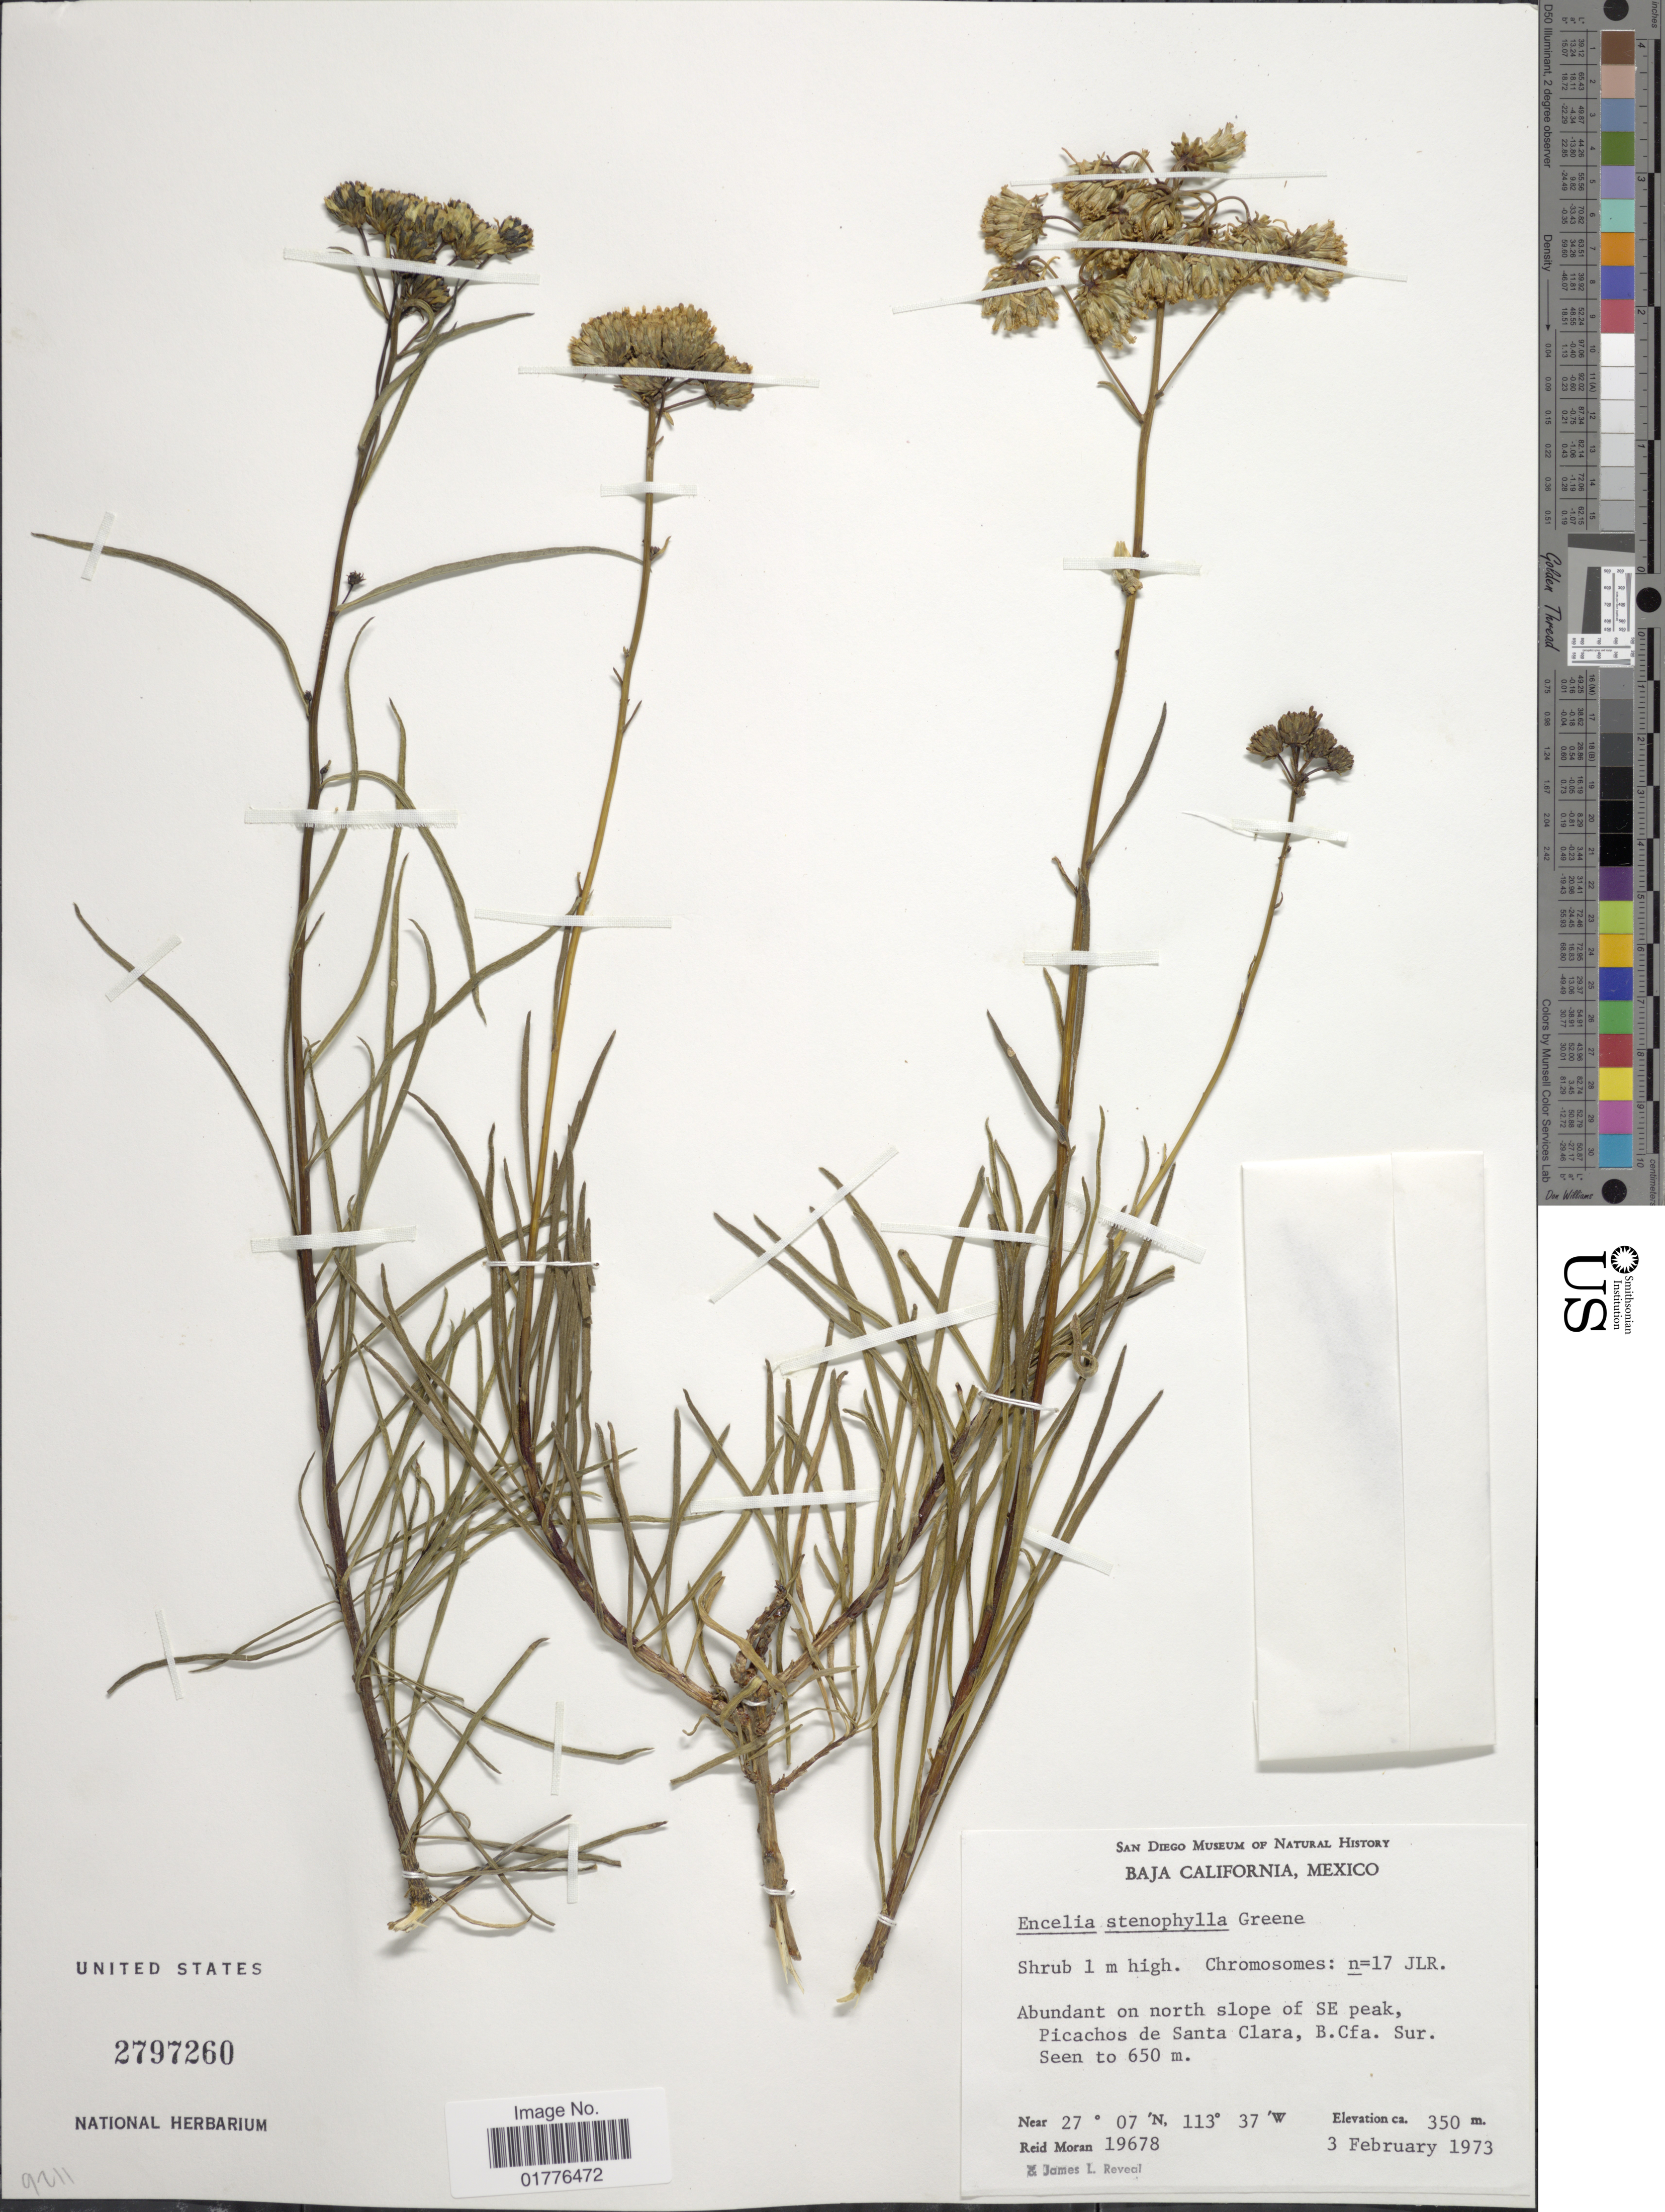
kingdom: Plantae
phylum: Tracheophyta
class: Magnoliopsida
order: Asterales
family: Asteraceae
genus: Encelia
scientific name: Encelia stenophylla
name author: Greene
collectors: R. V. Moran & J. L. Reveal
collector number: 19678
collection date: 1973-02-03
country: Mexico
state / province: Baja California Sur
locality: North slope of SE peak, Picachos de Santa Clara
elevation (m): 350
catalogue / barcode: US 2797260